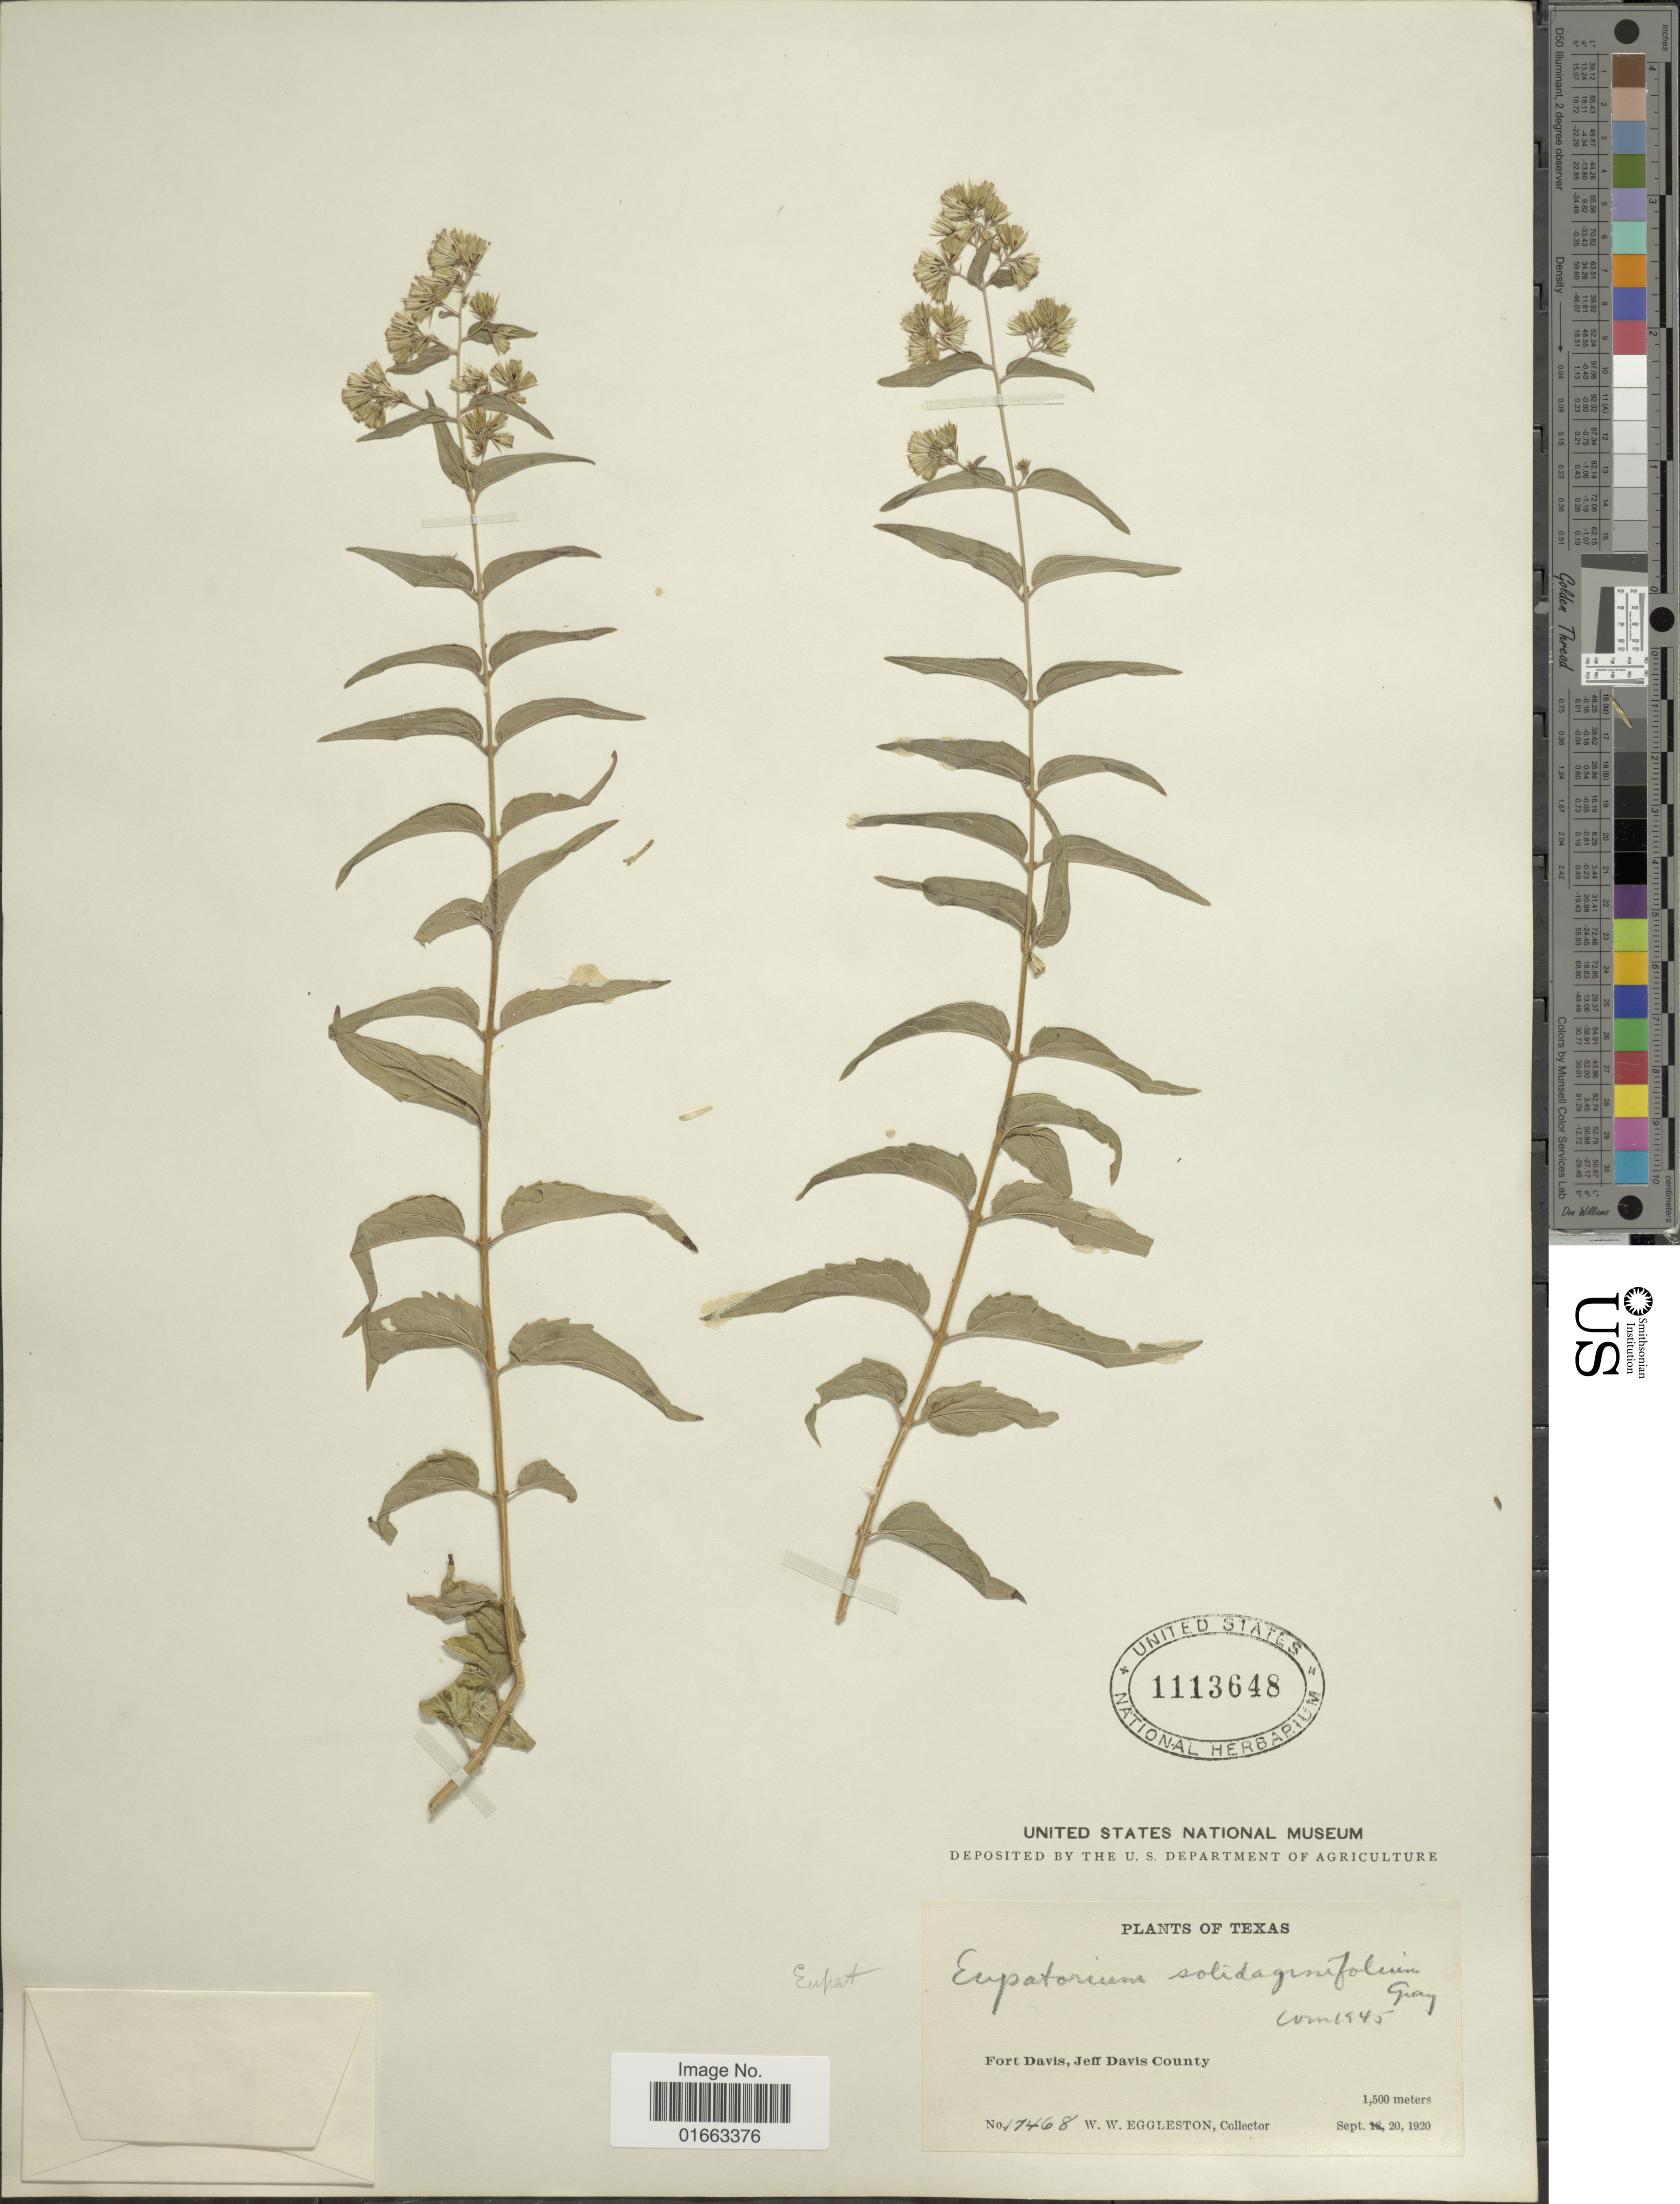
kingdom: Plantae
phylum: Tracheophyta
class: Magnoliopsida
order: Asterales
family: Asteraceae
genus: Koanophyllon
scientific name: Koanophyllon solidaginifolium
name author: (A. Gray) R.M. King & H. Rob.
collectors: W. W. Eggleston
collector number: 17468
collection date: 1920-09-20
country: United States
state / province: Texas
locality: Fort Davis, Jeff Davis County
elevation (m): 1500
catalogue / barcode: US 1113648